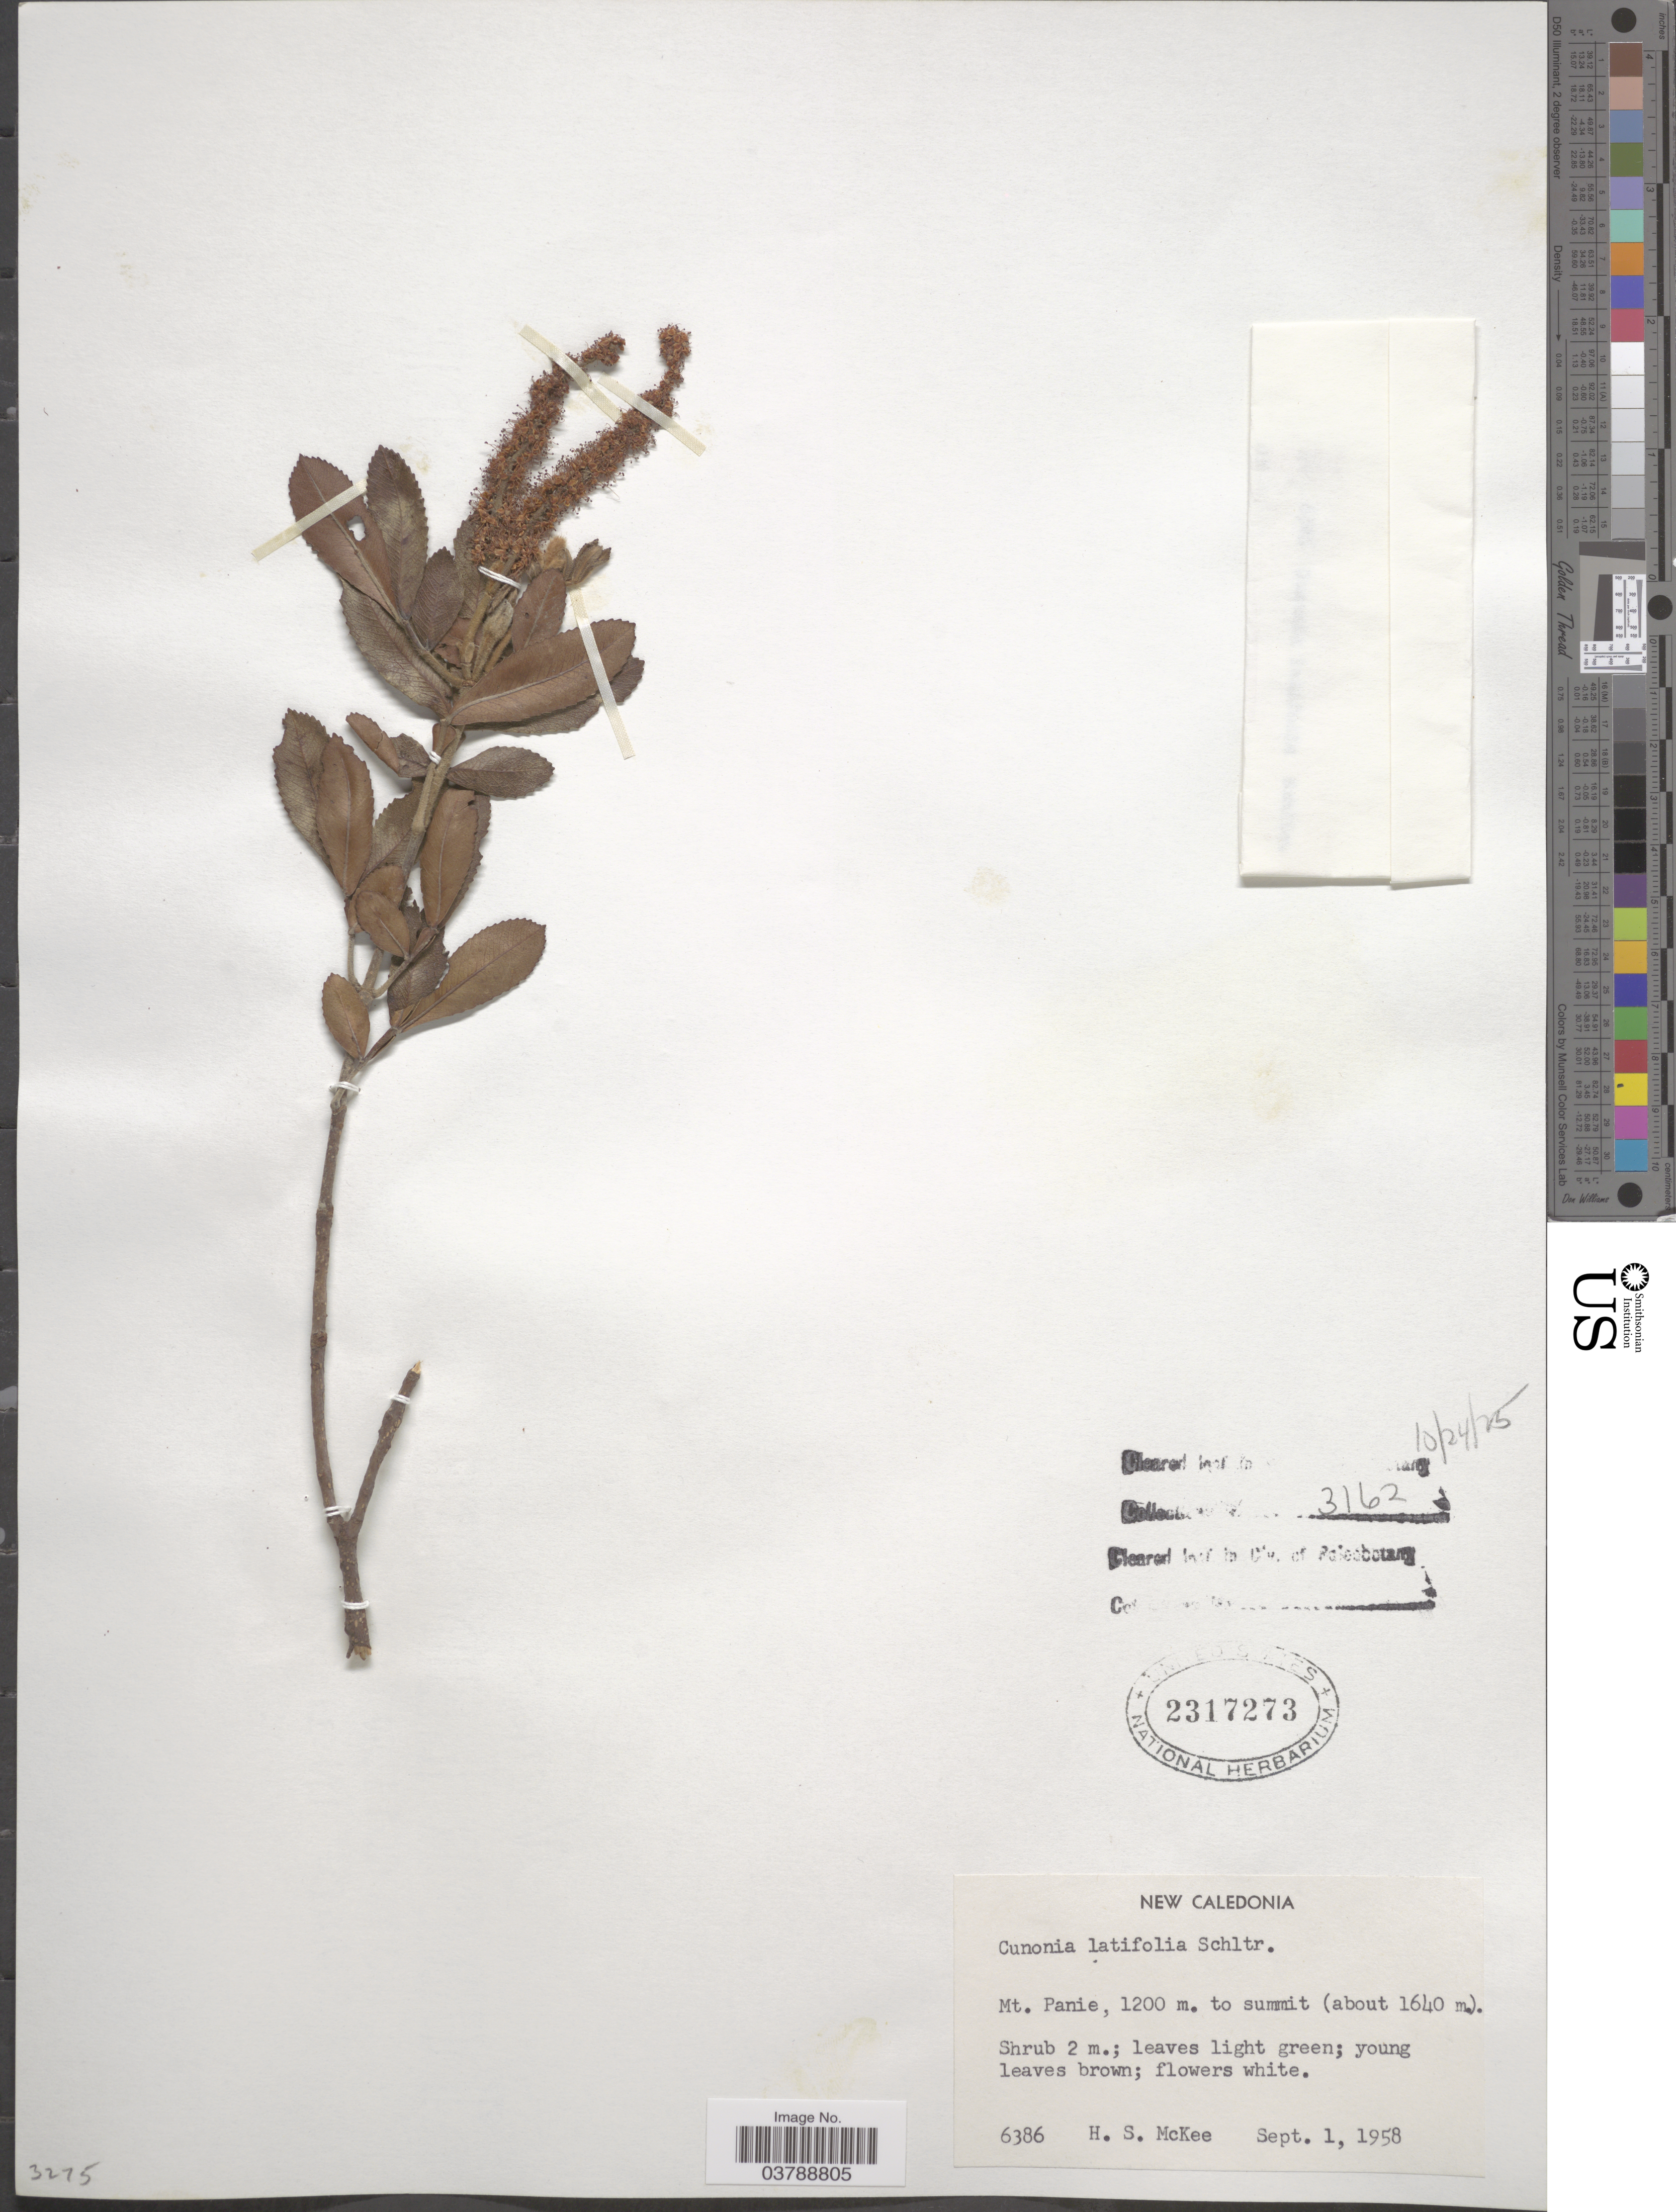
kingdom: Plantae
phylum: Tracheophyta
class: Magnoliopsida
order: Oxalidales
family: Cunoniaceae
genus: Cunonia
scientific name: Cunonia latifolia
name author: (Brongn. & Gris) Schltr.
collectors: H. S. McKee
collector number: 6386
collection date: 1958-09-01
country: New Caledonia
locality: Mt. Panie.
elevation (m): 1200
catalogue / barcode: US 2317273